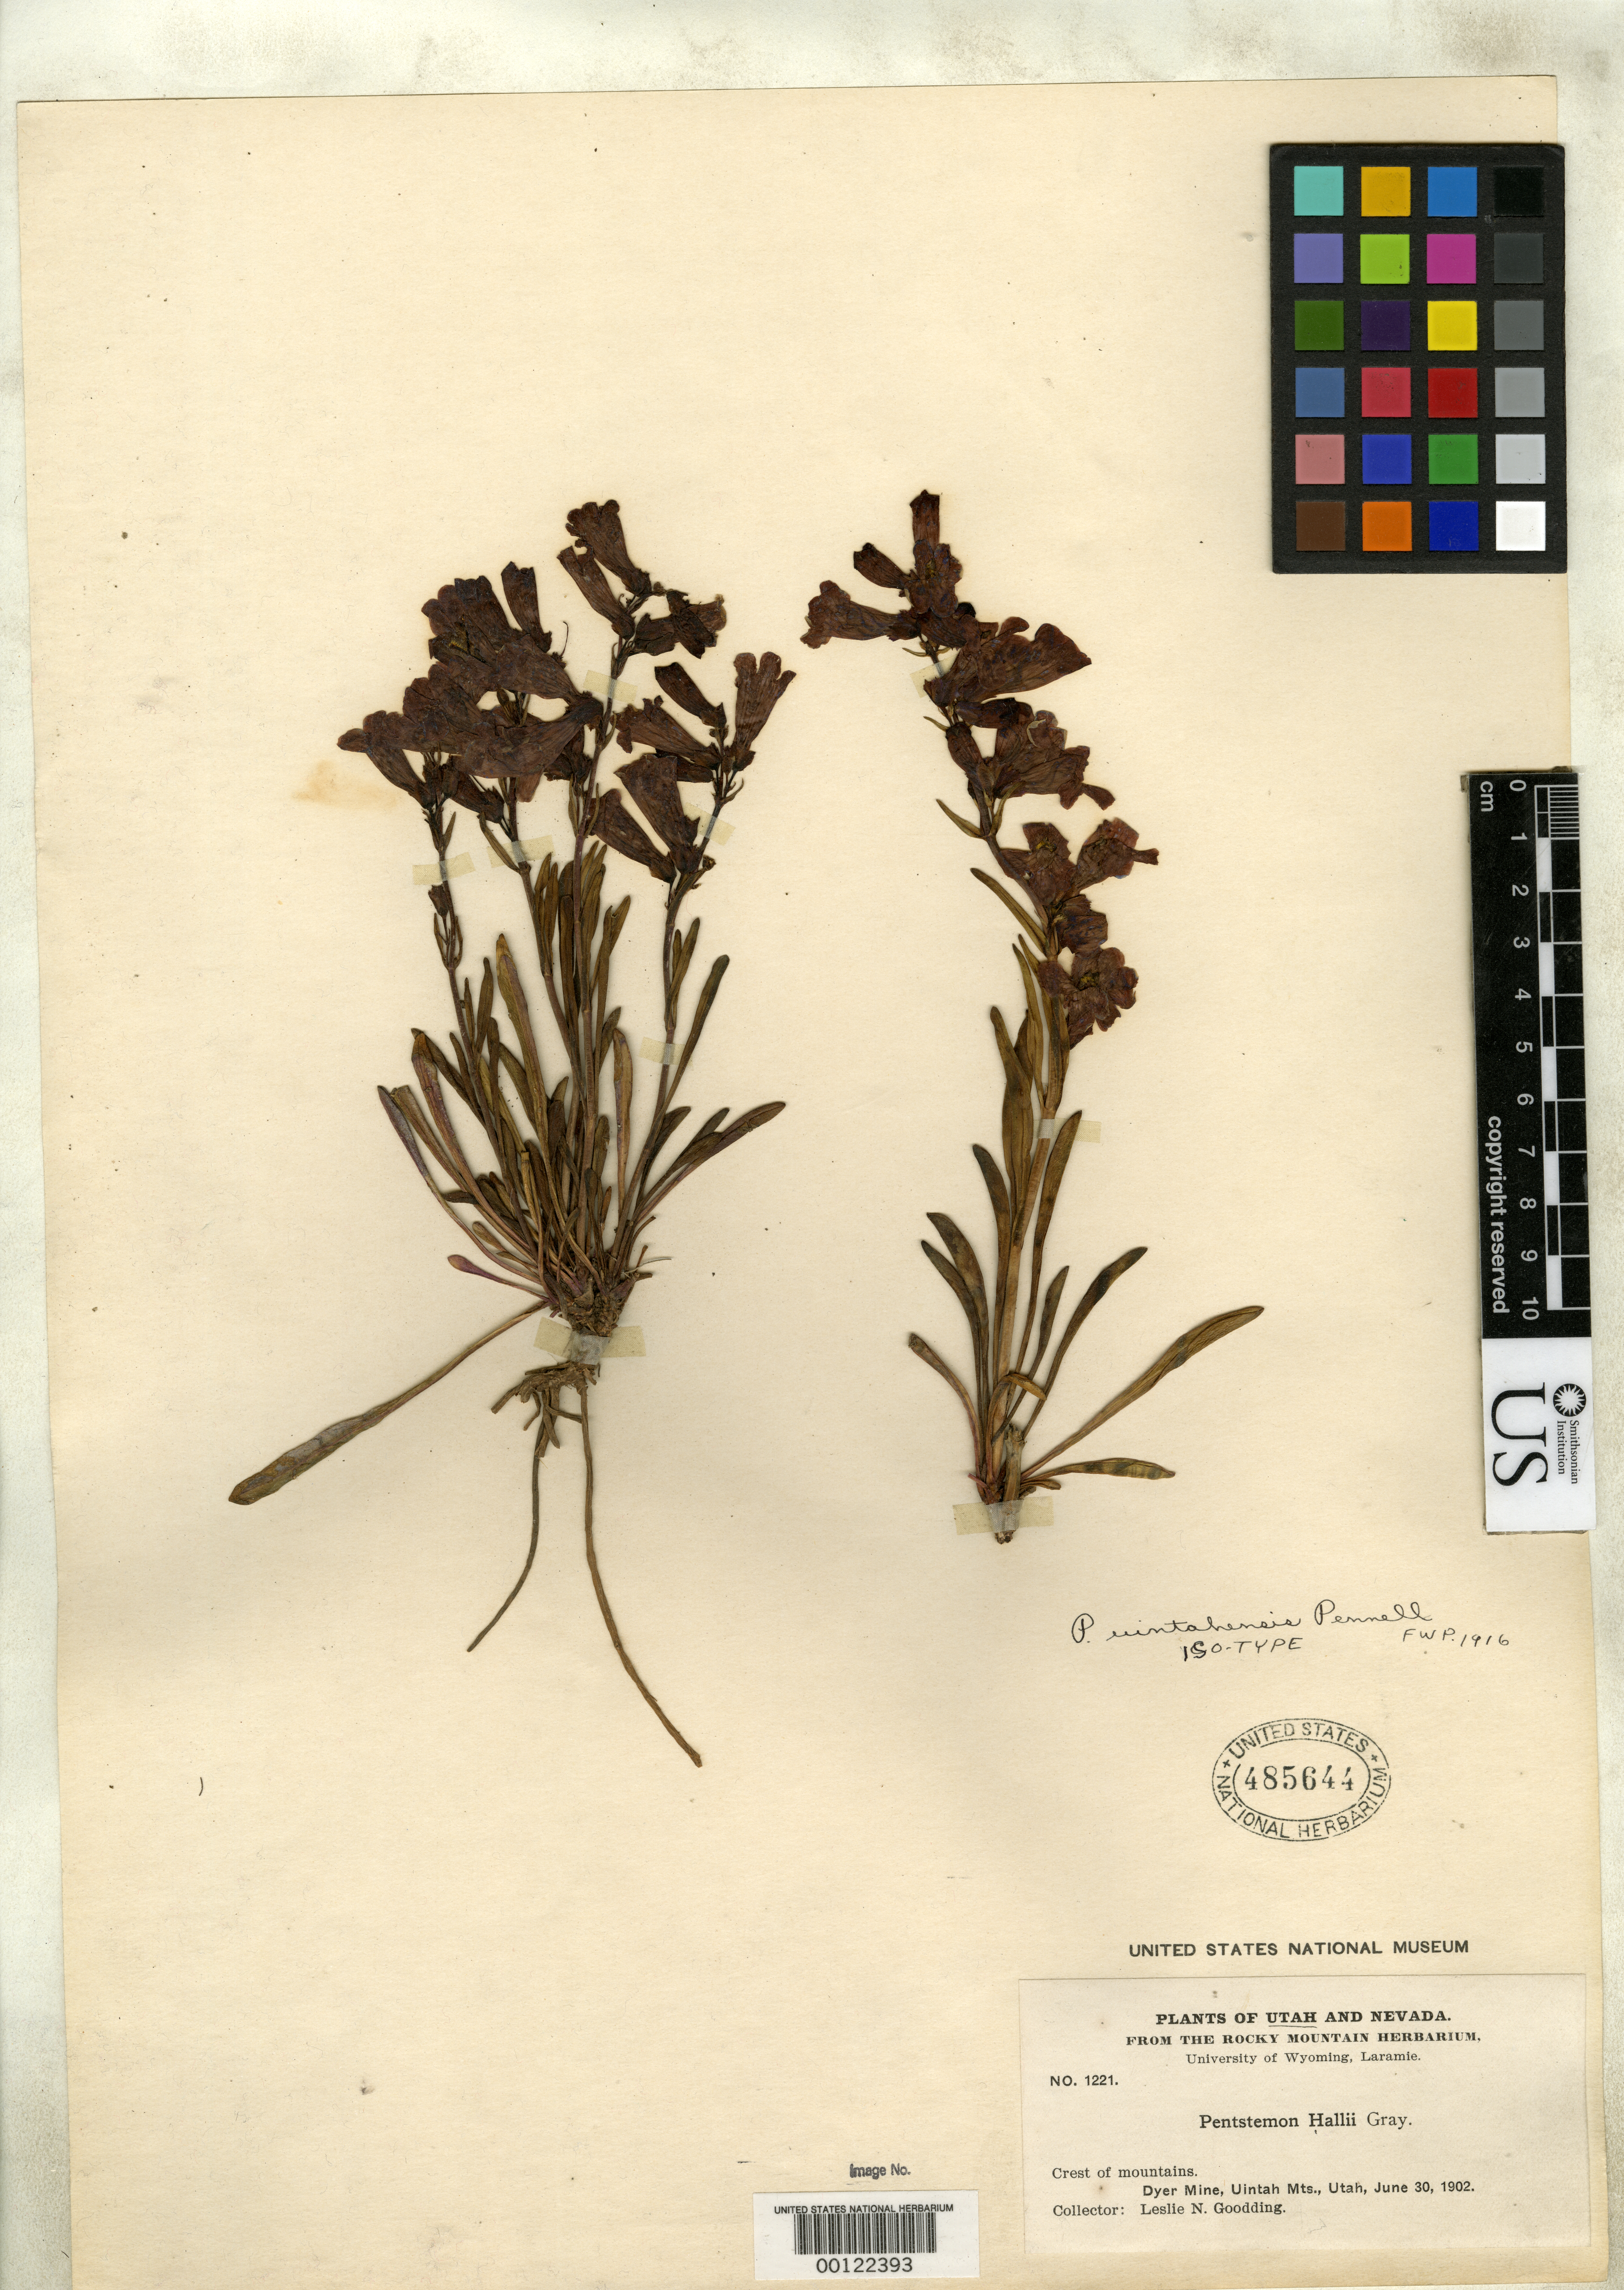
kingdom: Plantae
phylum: Tracheophyta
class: Magnoliopsida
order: Lamiales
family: Plantaginaceae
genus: Penstemon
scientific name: Penstemon uintahensis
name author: Pennell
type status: Isotype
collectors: L. N. Goodding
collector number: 1221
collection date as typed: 30 Jun 1902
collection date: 1902-06-30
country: United States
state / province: Utah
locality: Uinta Mountains; Dyer Mine.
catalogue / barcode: US 485644